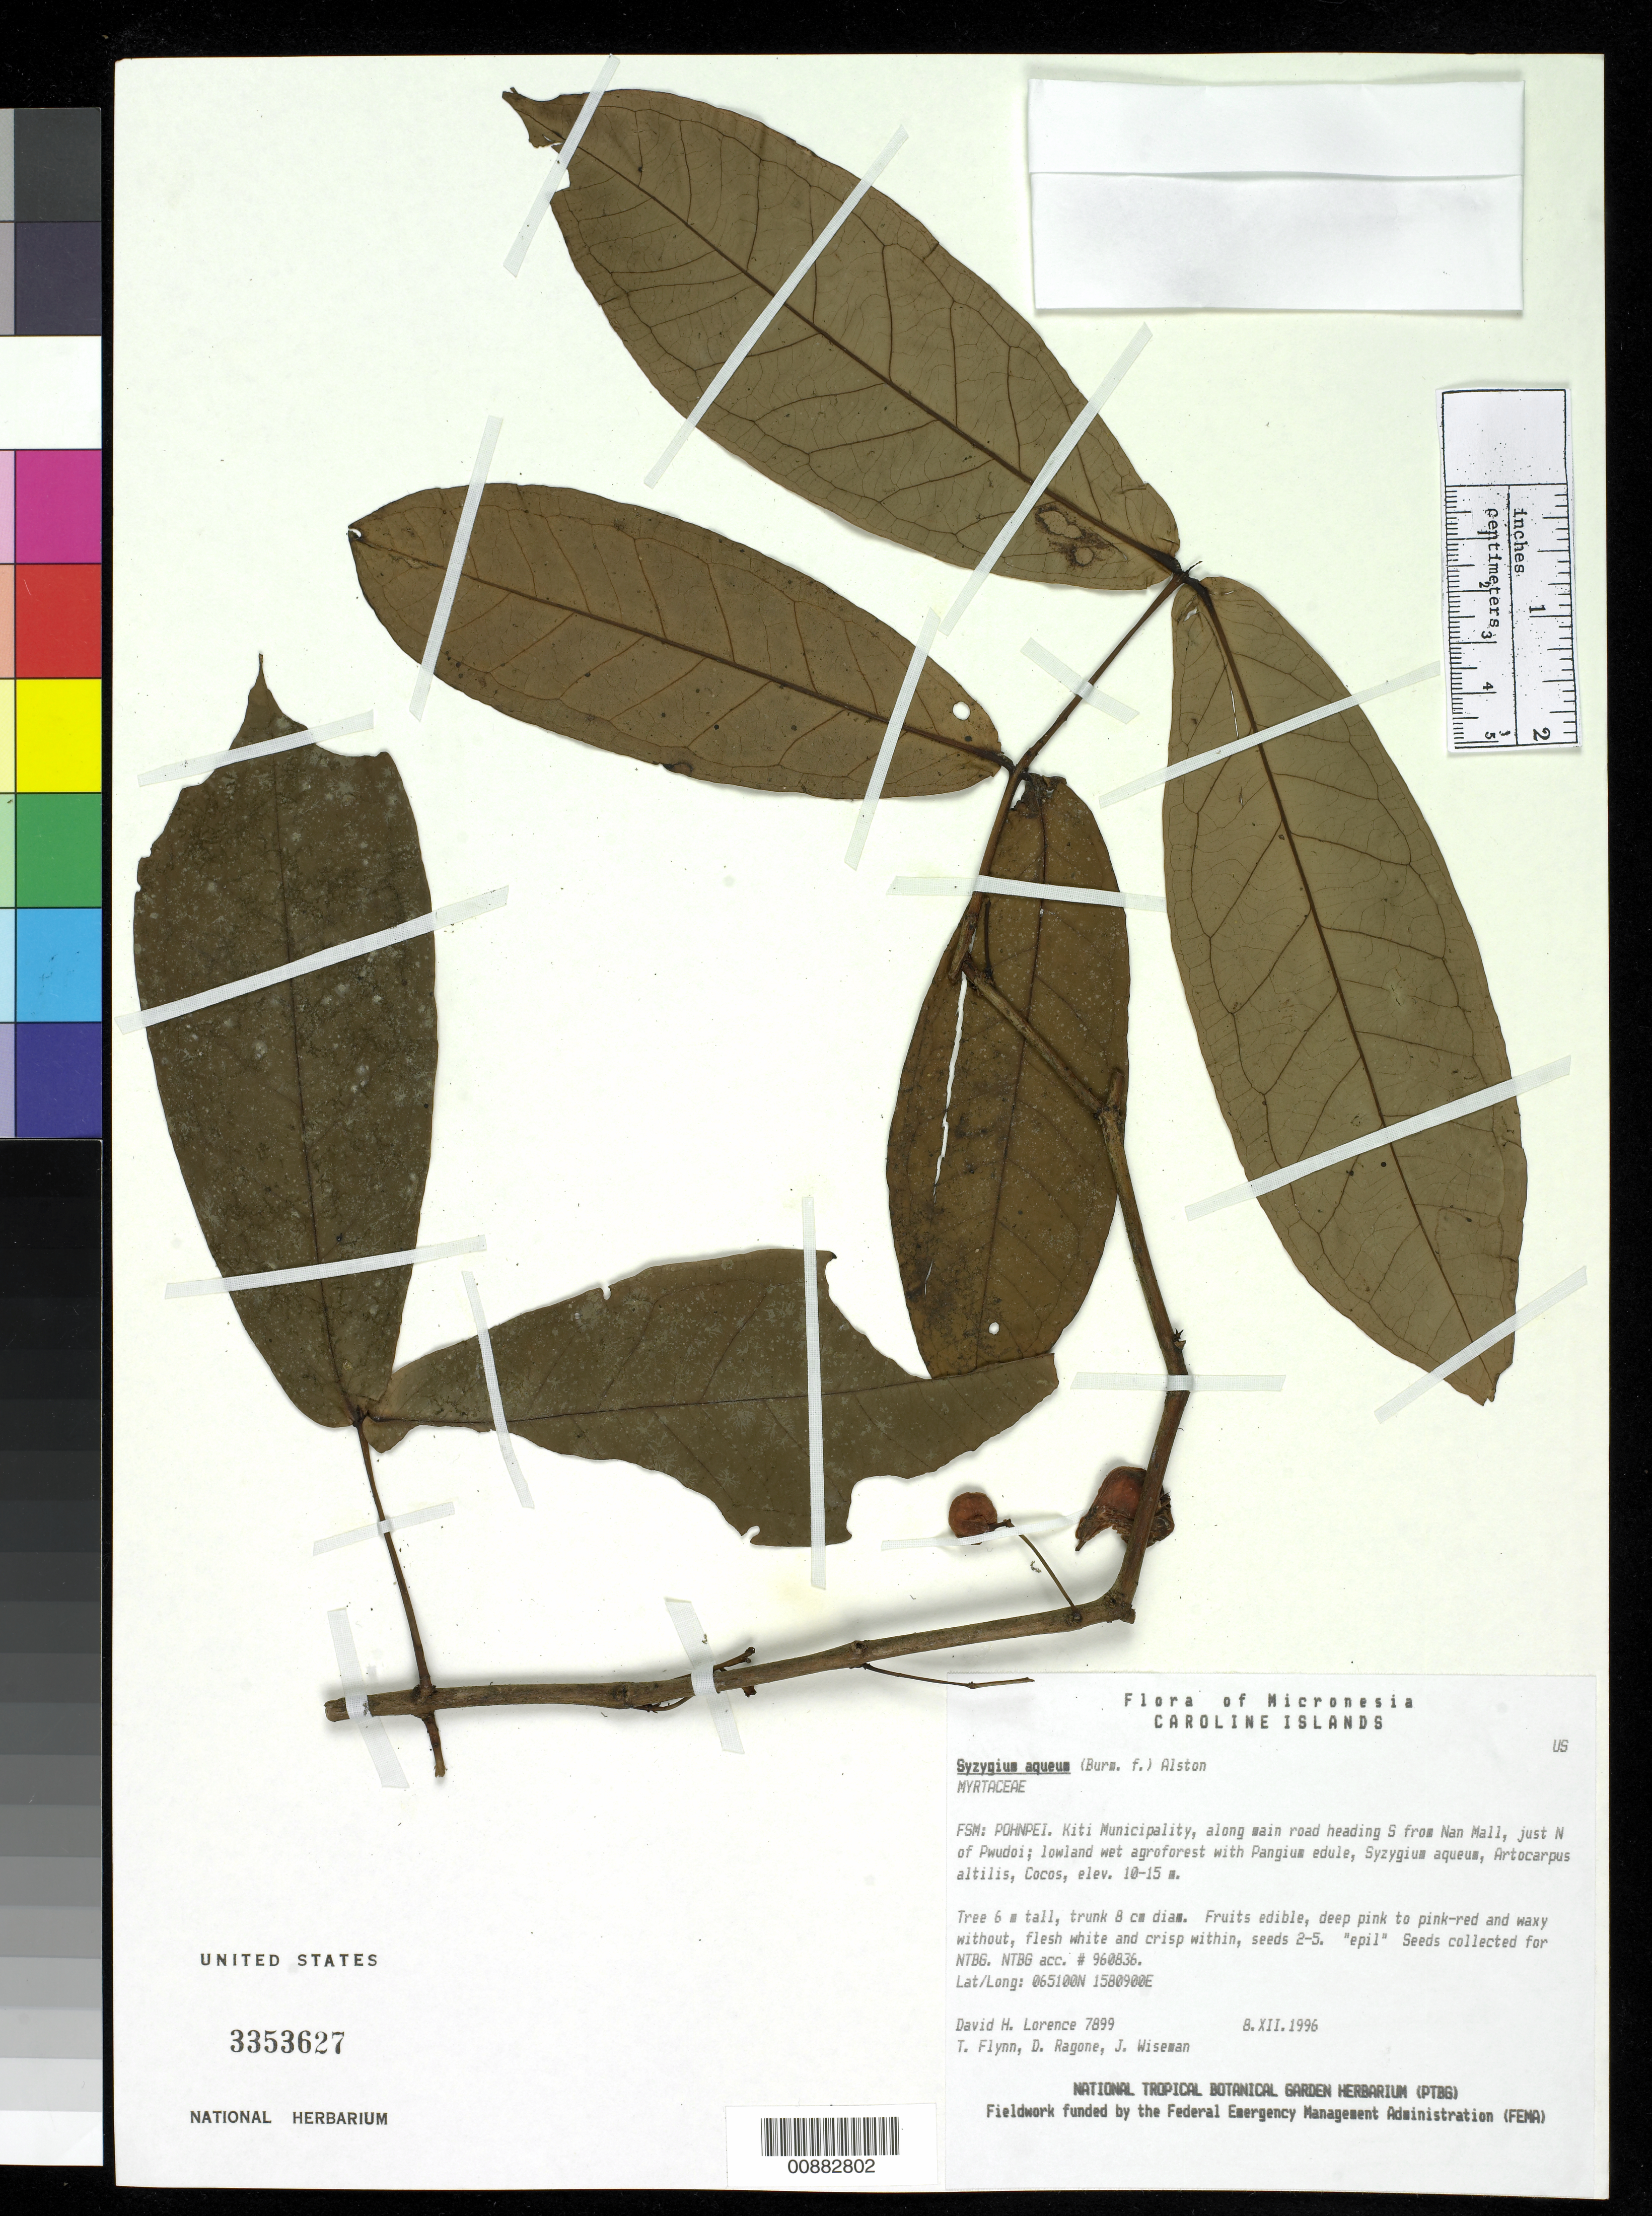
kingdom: Plantae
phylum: Tracheophyta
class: Magnoliopsida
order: Myrtales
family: Myrtaceae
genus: Syzygium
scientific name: Syzygium aqueum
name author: (Burm. f.) Altson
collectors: D. Lorence, T. W. Flynn, D. Ragone & J. Wiseman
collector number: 7899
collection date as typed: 08 Dec 1996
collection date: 1996-12-08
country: Micronesia, Federated States of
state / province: Pohnpei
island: Pohnpei [Ponape]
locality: Kiti municipality, along main road heading S from Nan Mall, just N of Pwudo.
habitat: Lowland wet agroforest with Panguin edule, Artocarpus altilis, Cocos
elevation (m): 10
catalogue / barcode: US 3353627